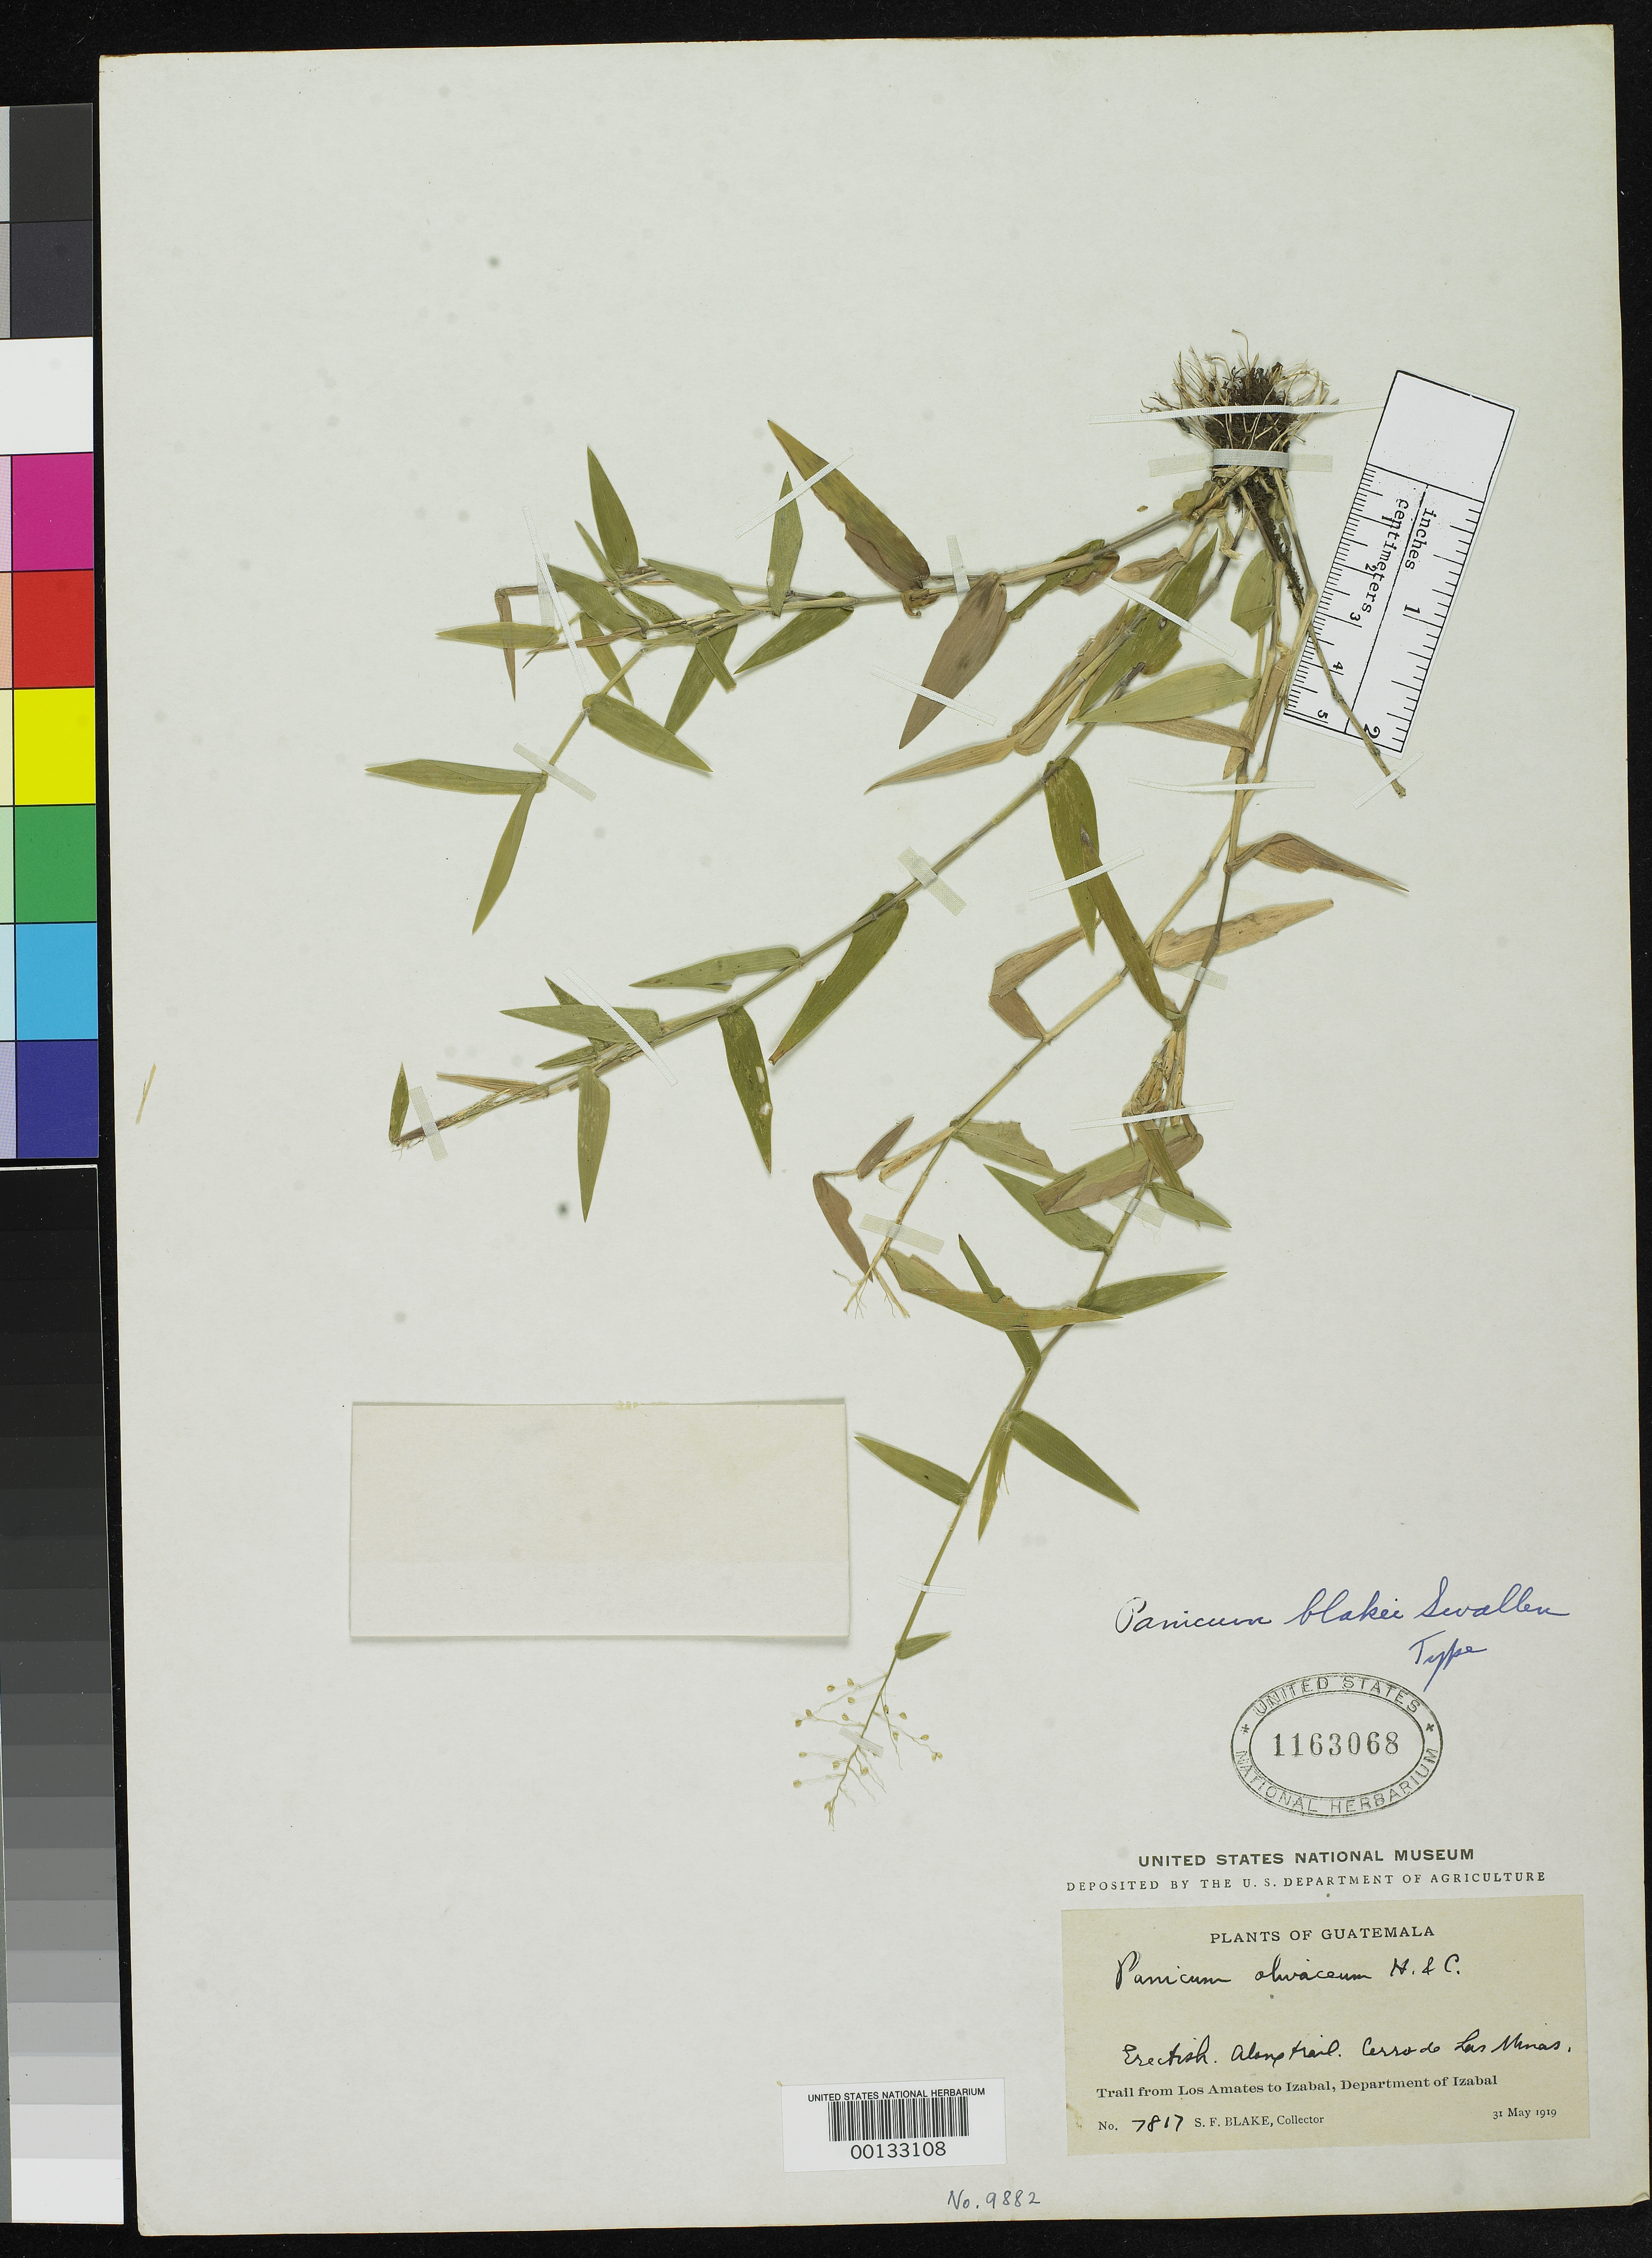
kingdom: Plantae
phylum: Tracheophyta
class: Liliopsida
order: Poales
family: Poaceae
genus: Panicum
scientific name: Panicum blakei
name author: Swallen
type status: Holotype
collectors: S. Blake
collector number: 7817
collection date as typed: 31 May 1919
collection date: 1919-05-31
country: Guatemala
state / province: Izabal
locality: Trail from Los Amates to Izabal, Cerro de las Minas.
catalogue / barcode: US 1163068